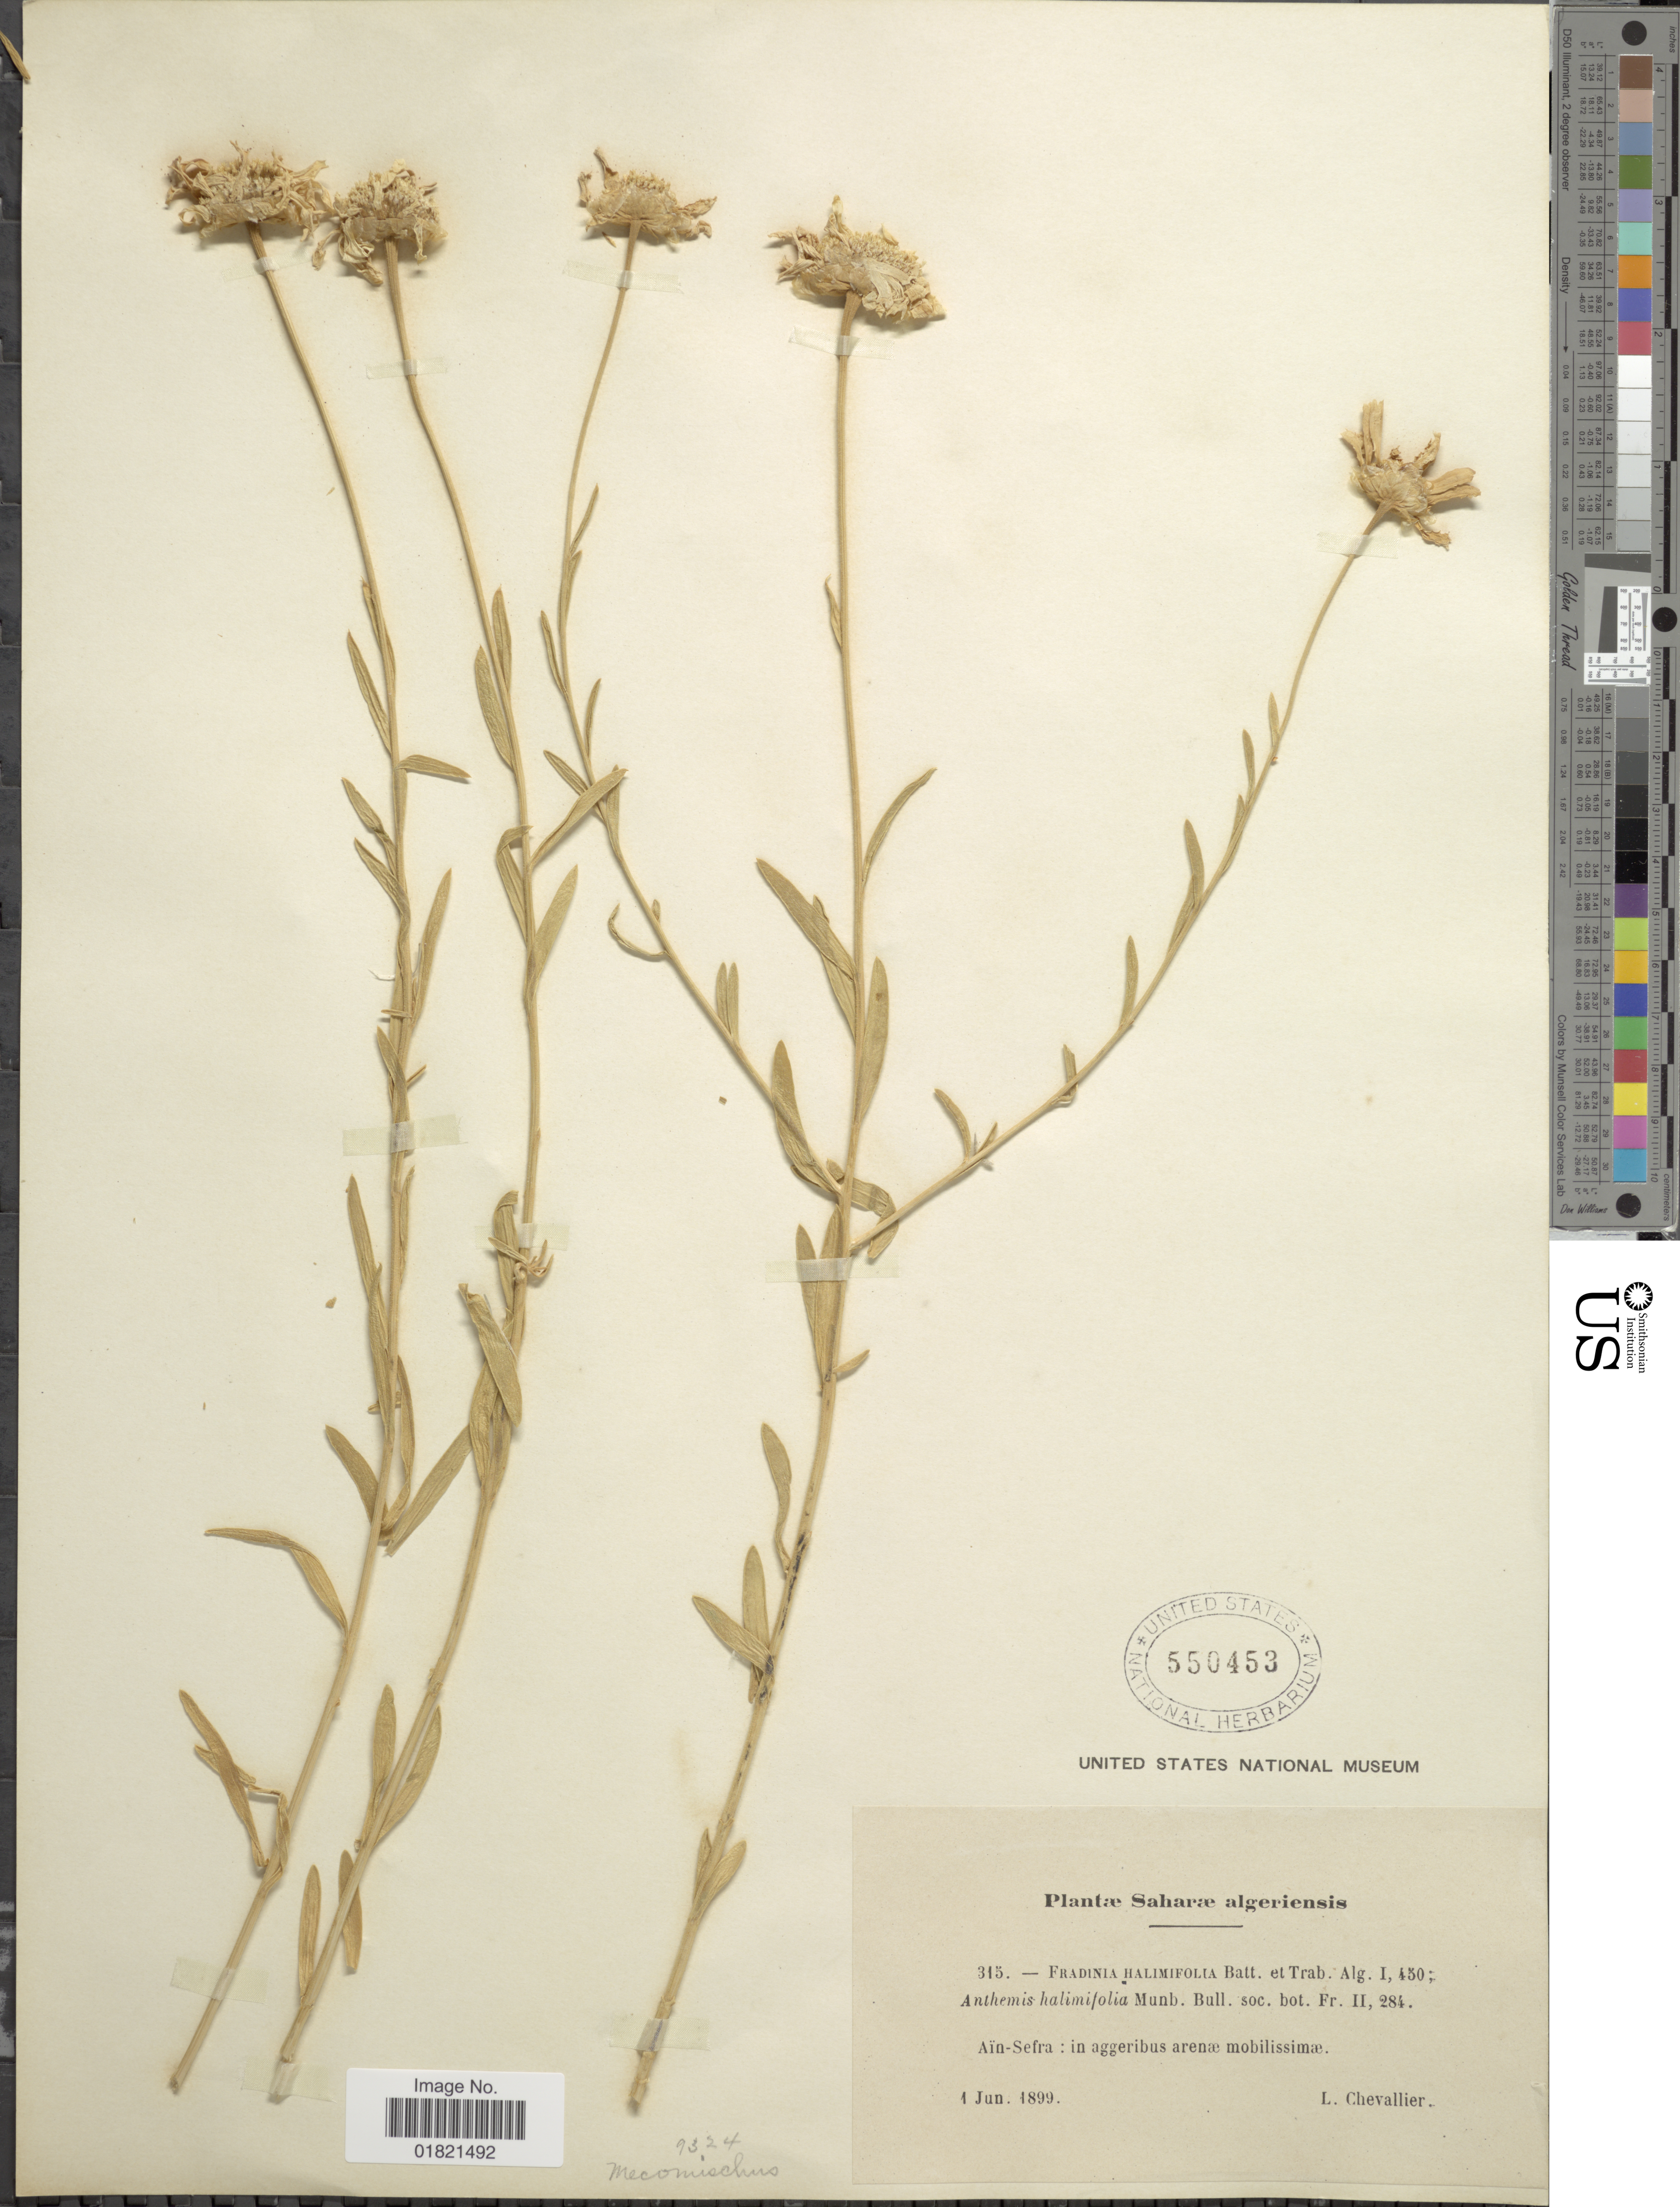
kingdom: Plantae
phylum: Tracheophyta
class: Magnoliopsida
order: Asterales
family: Asteraceae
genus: Mecomischus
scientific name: Mecomischus halimifolius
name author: (Munby) Hochr.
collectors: L. Chevallier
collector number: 315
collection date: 1899-06-01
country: Algeria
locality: Ain-Sefra: in aggeribus arenae mobilissimae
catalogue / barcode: US 550453